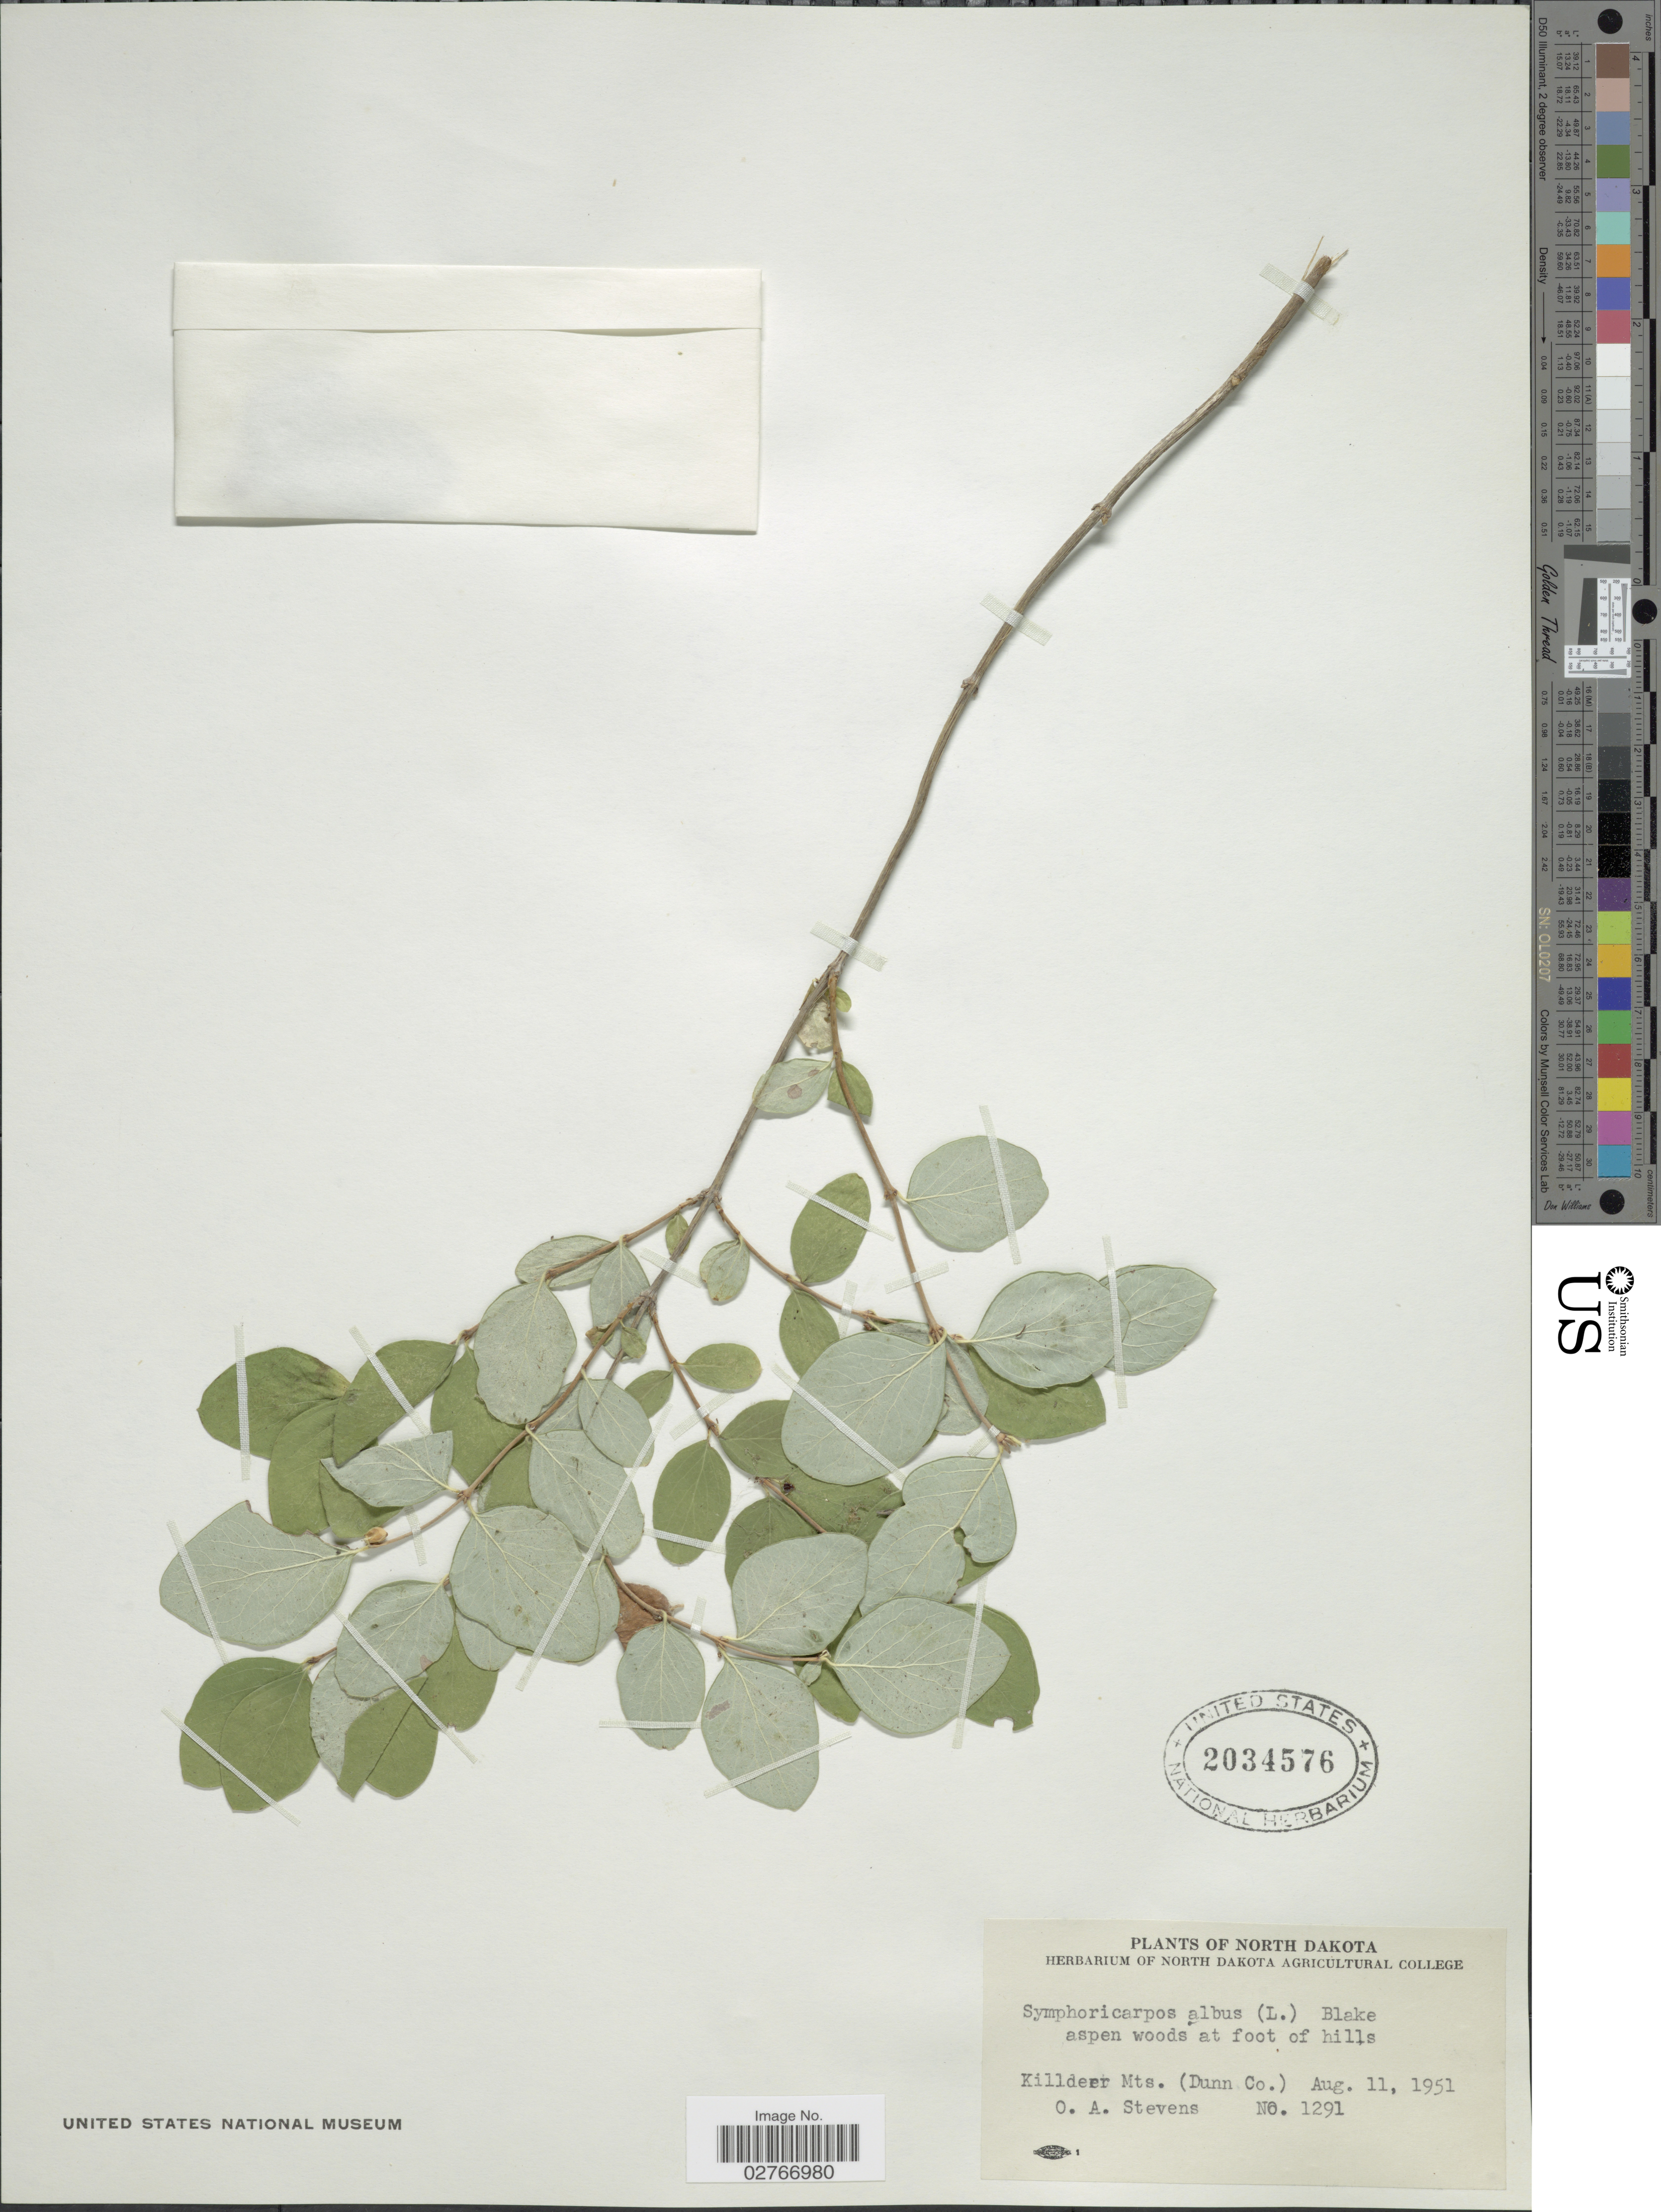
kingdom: Plantae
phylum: Tracheophyta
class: Magnoliopsida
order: Dipsacales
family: Caprifoliaceae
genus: Symphoricarpos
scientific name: Symphoricarpos albus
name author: (L.) S.F. Blake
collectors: O. A. Stevens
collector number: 1291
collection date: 1951-08-11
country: United States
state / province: North Dakota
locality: Killdeer Mts. (Dunn Co.)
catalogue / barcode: US 2034576